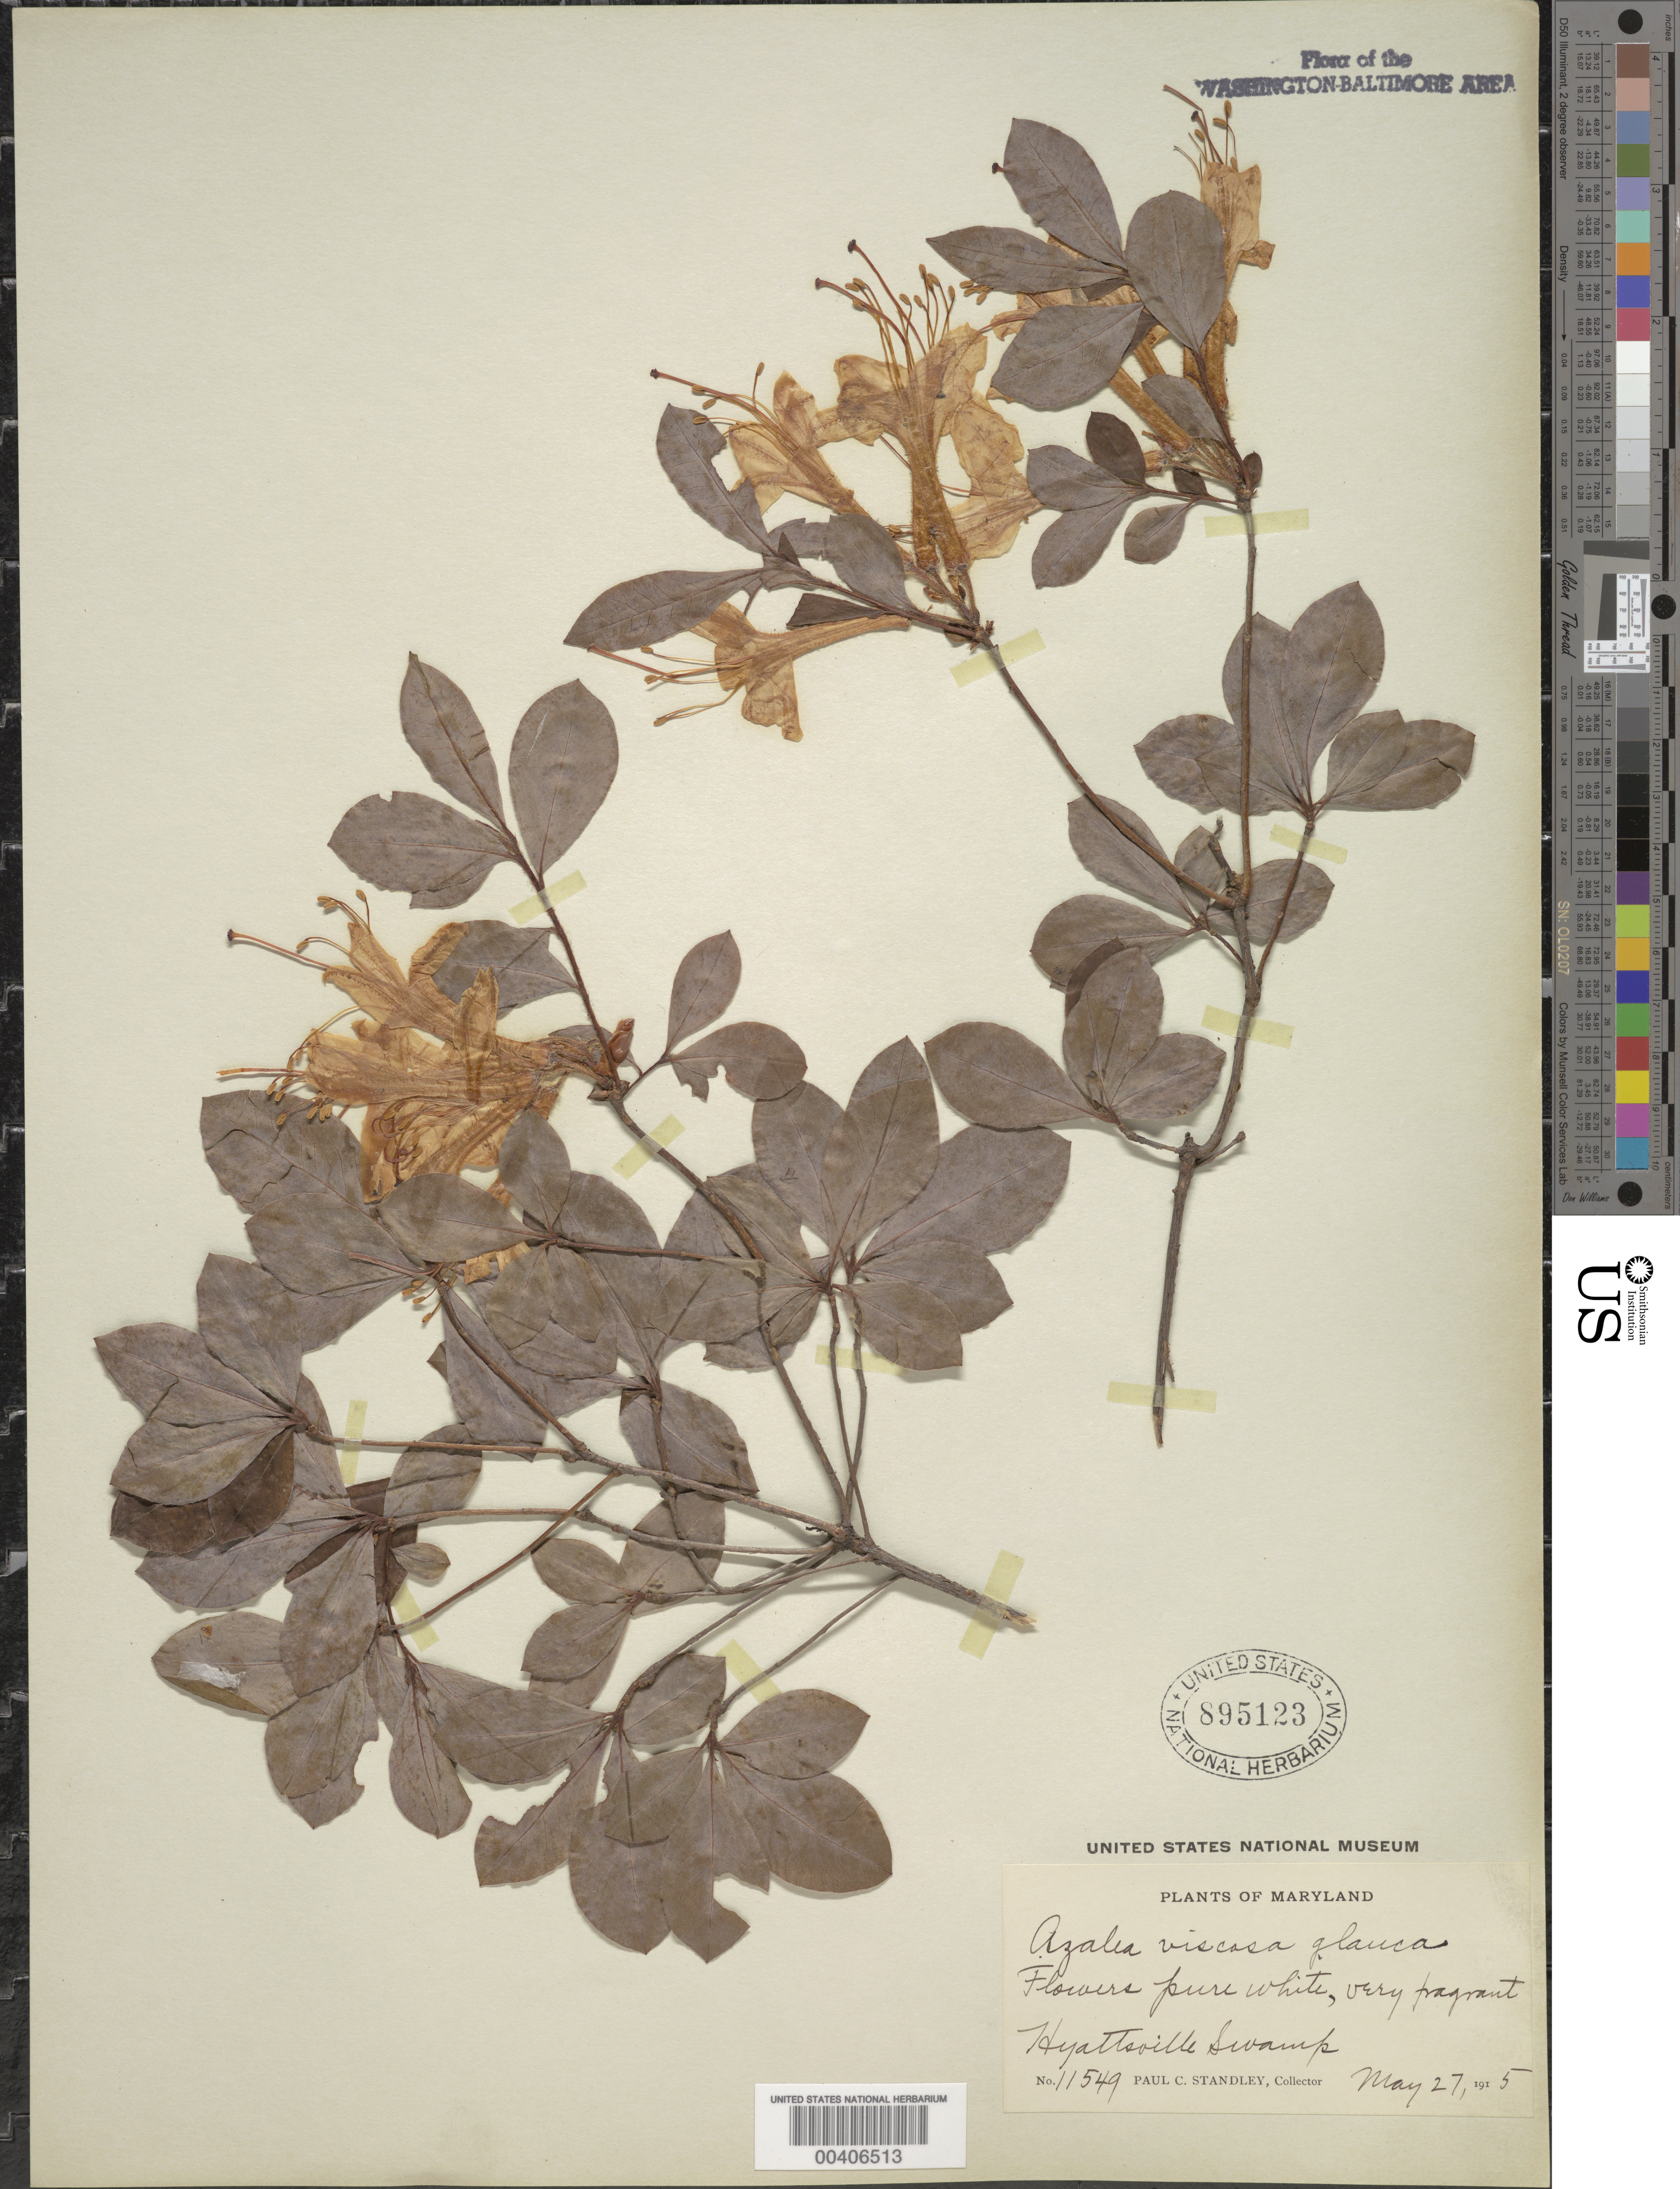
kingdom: Plantae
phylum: Tracheophyta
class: Magnoliopsida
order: Ericales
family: Ericaceae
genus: Rhododendron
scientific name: Rhododendron viscosum var. glaucum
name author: (Aiton) Torr.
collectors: P. C. Standley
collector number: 11549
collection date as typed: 27 May 1915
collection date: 1915-05-27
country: United States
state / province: Maryland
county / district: Prince George's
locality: Hyattsville Swamp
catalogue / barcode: US 895123